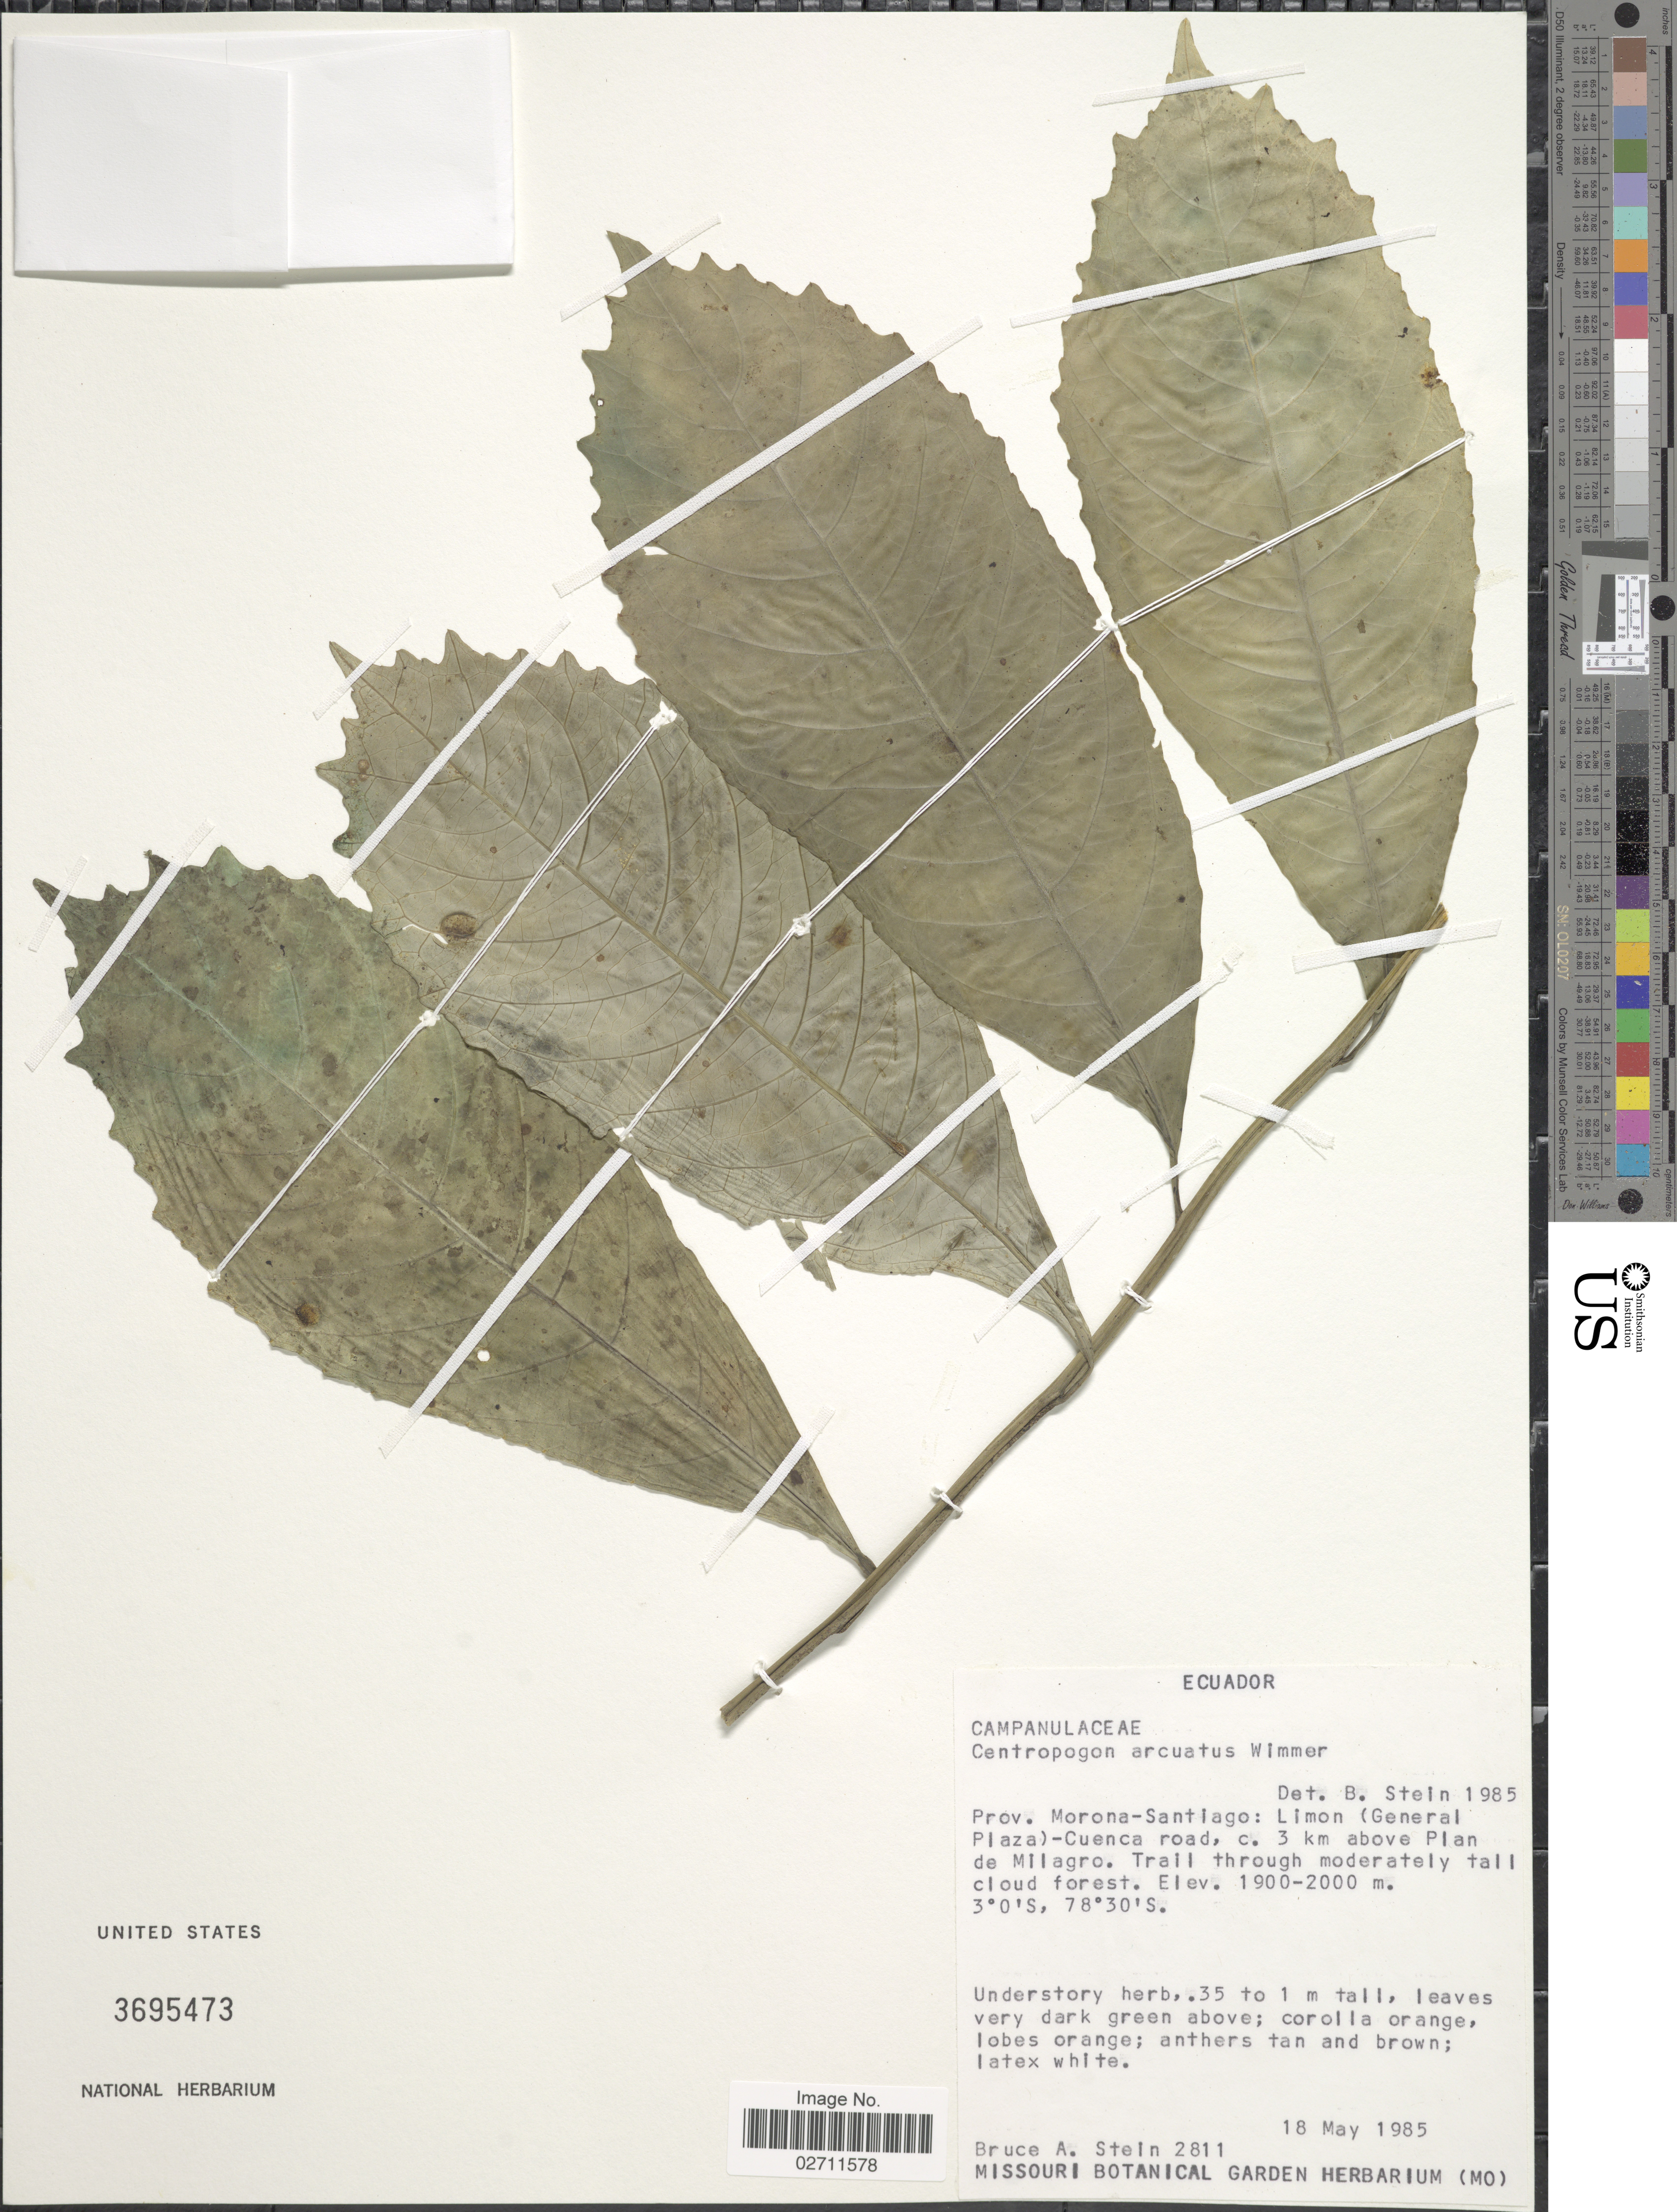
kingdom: Plantae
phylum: Tracheophyta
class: Magnoliopsida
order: Asterales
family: Campanulaceae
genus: Centropogon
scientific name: Centropogon arcuatus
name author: E. Wimm.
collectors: B. A. Stein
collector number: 2811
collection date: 1985-05-18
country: Ecuador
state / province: Morona-Santiago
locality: Limon (General Plaza)-Cuenca road, c. 3 km above Plan de Milagro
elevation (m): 1900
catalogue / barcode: US 3695473